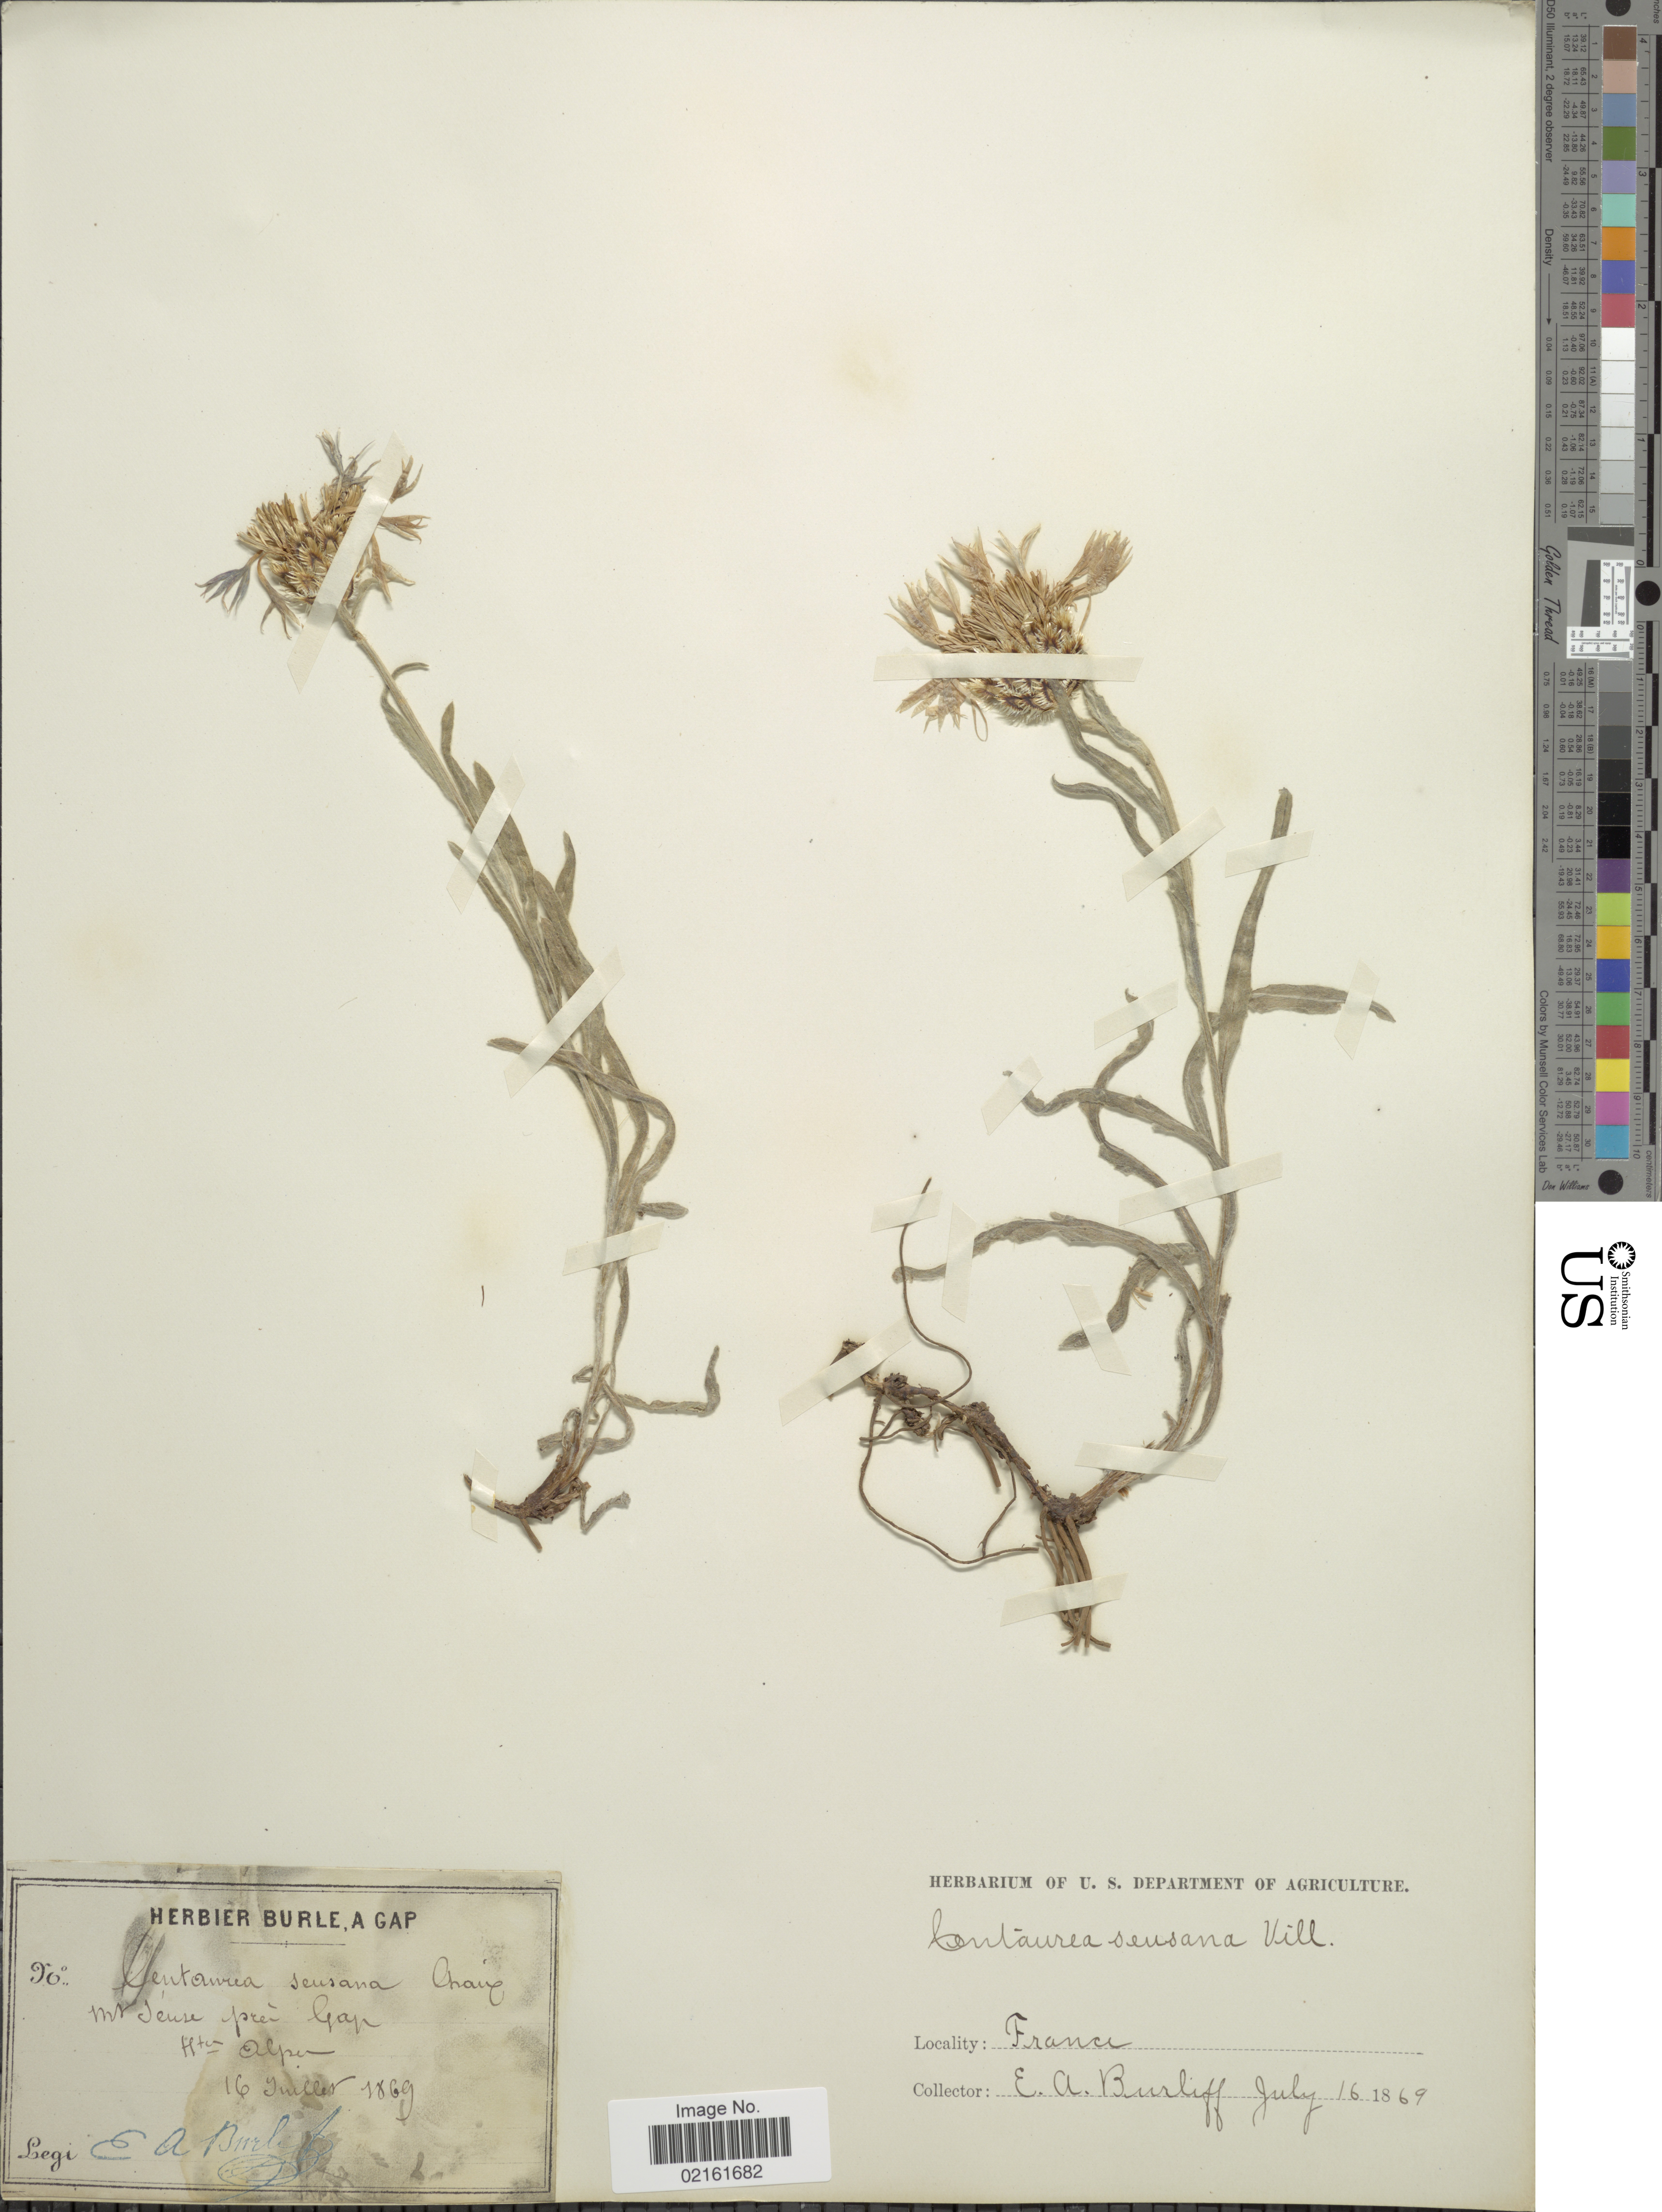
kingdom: Plantae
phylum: Tracheophyta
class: Magnoliopsida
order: Asterales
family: Asteraceae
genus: Centaurea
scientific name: Centaurea seusana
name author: Chaix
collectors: E. Burle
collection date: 1869-07-16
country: France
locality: Mt Jeuse pres Gap. Htes Alpes